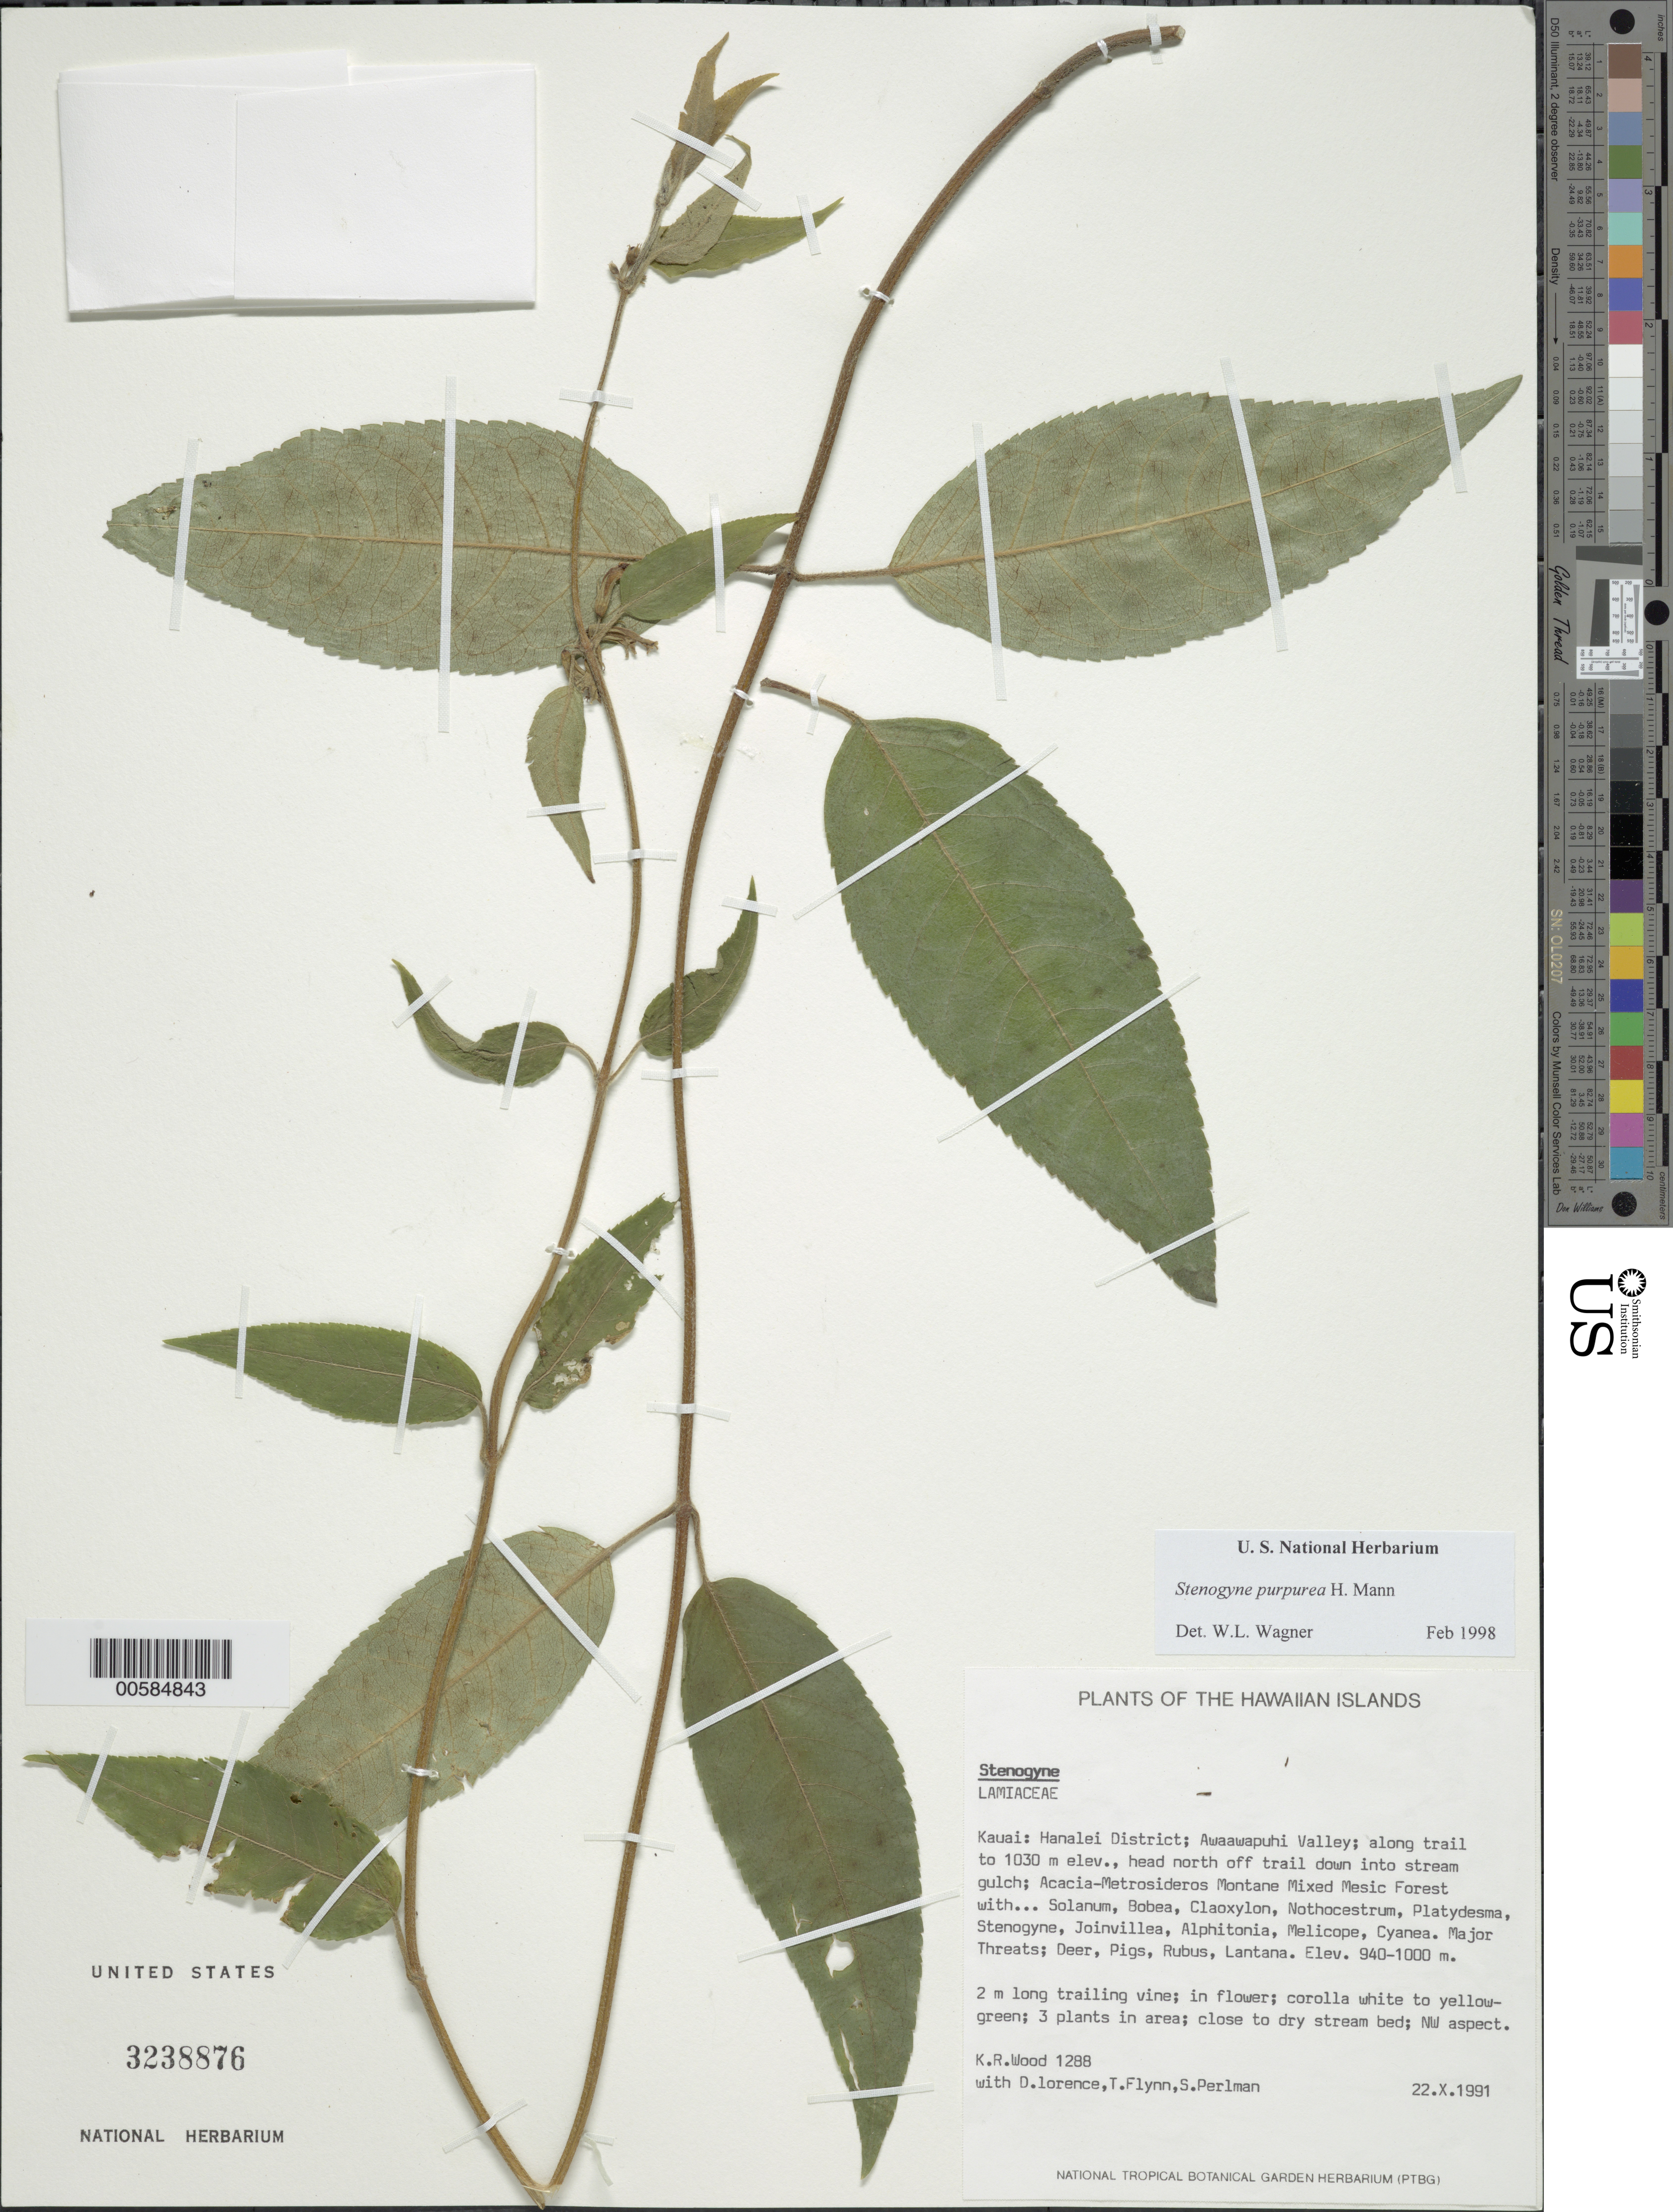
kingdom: Plantae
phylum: Tracheophyta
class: Magnoliopsida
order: Lamiales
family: Lamiaceae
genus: Stenogyne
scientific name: Stenogyne purpurea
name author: H. Mann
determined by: Wagner, W. L., (BOT), Smithsonian Institution - National Museum of Natural History (UNITED STATES)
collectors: K. R. Wood, D. Lorence, T. W. Flynn & S. P. Perlman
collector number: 1288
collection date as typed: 22 Oct 1991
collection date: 1991-10-22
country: United States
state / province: Hawaii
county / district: Kauai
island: Kaua'i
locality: Hanalei Dist; Awaawapuhi Valley; along trail to 1030 m elev, head N off trail down into stream gulch.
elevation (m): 940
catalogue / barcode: US 3238876